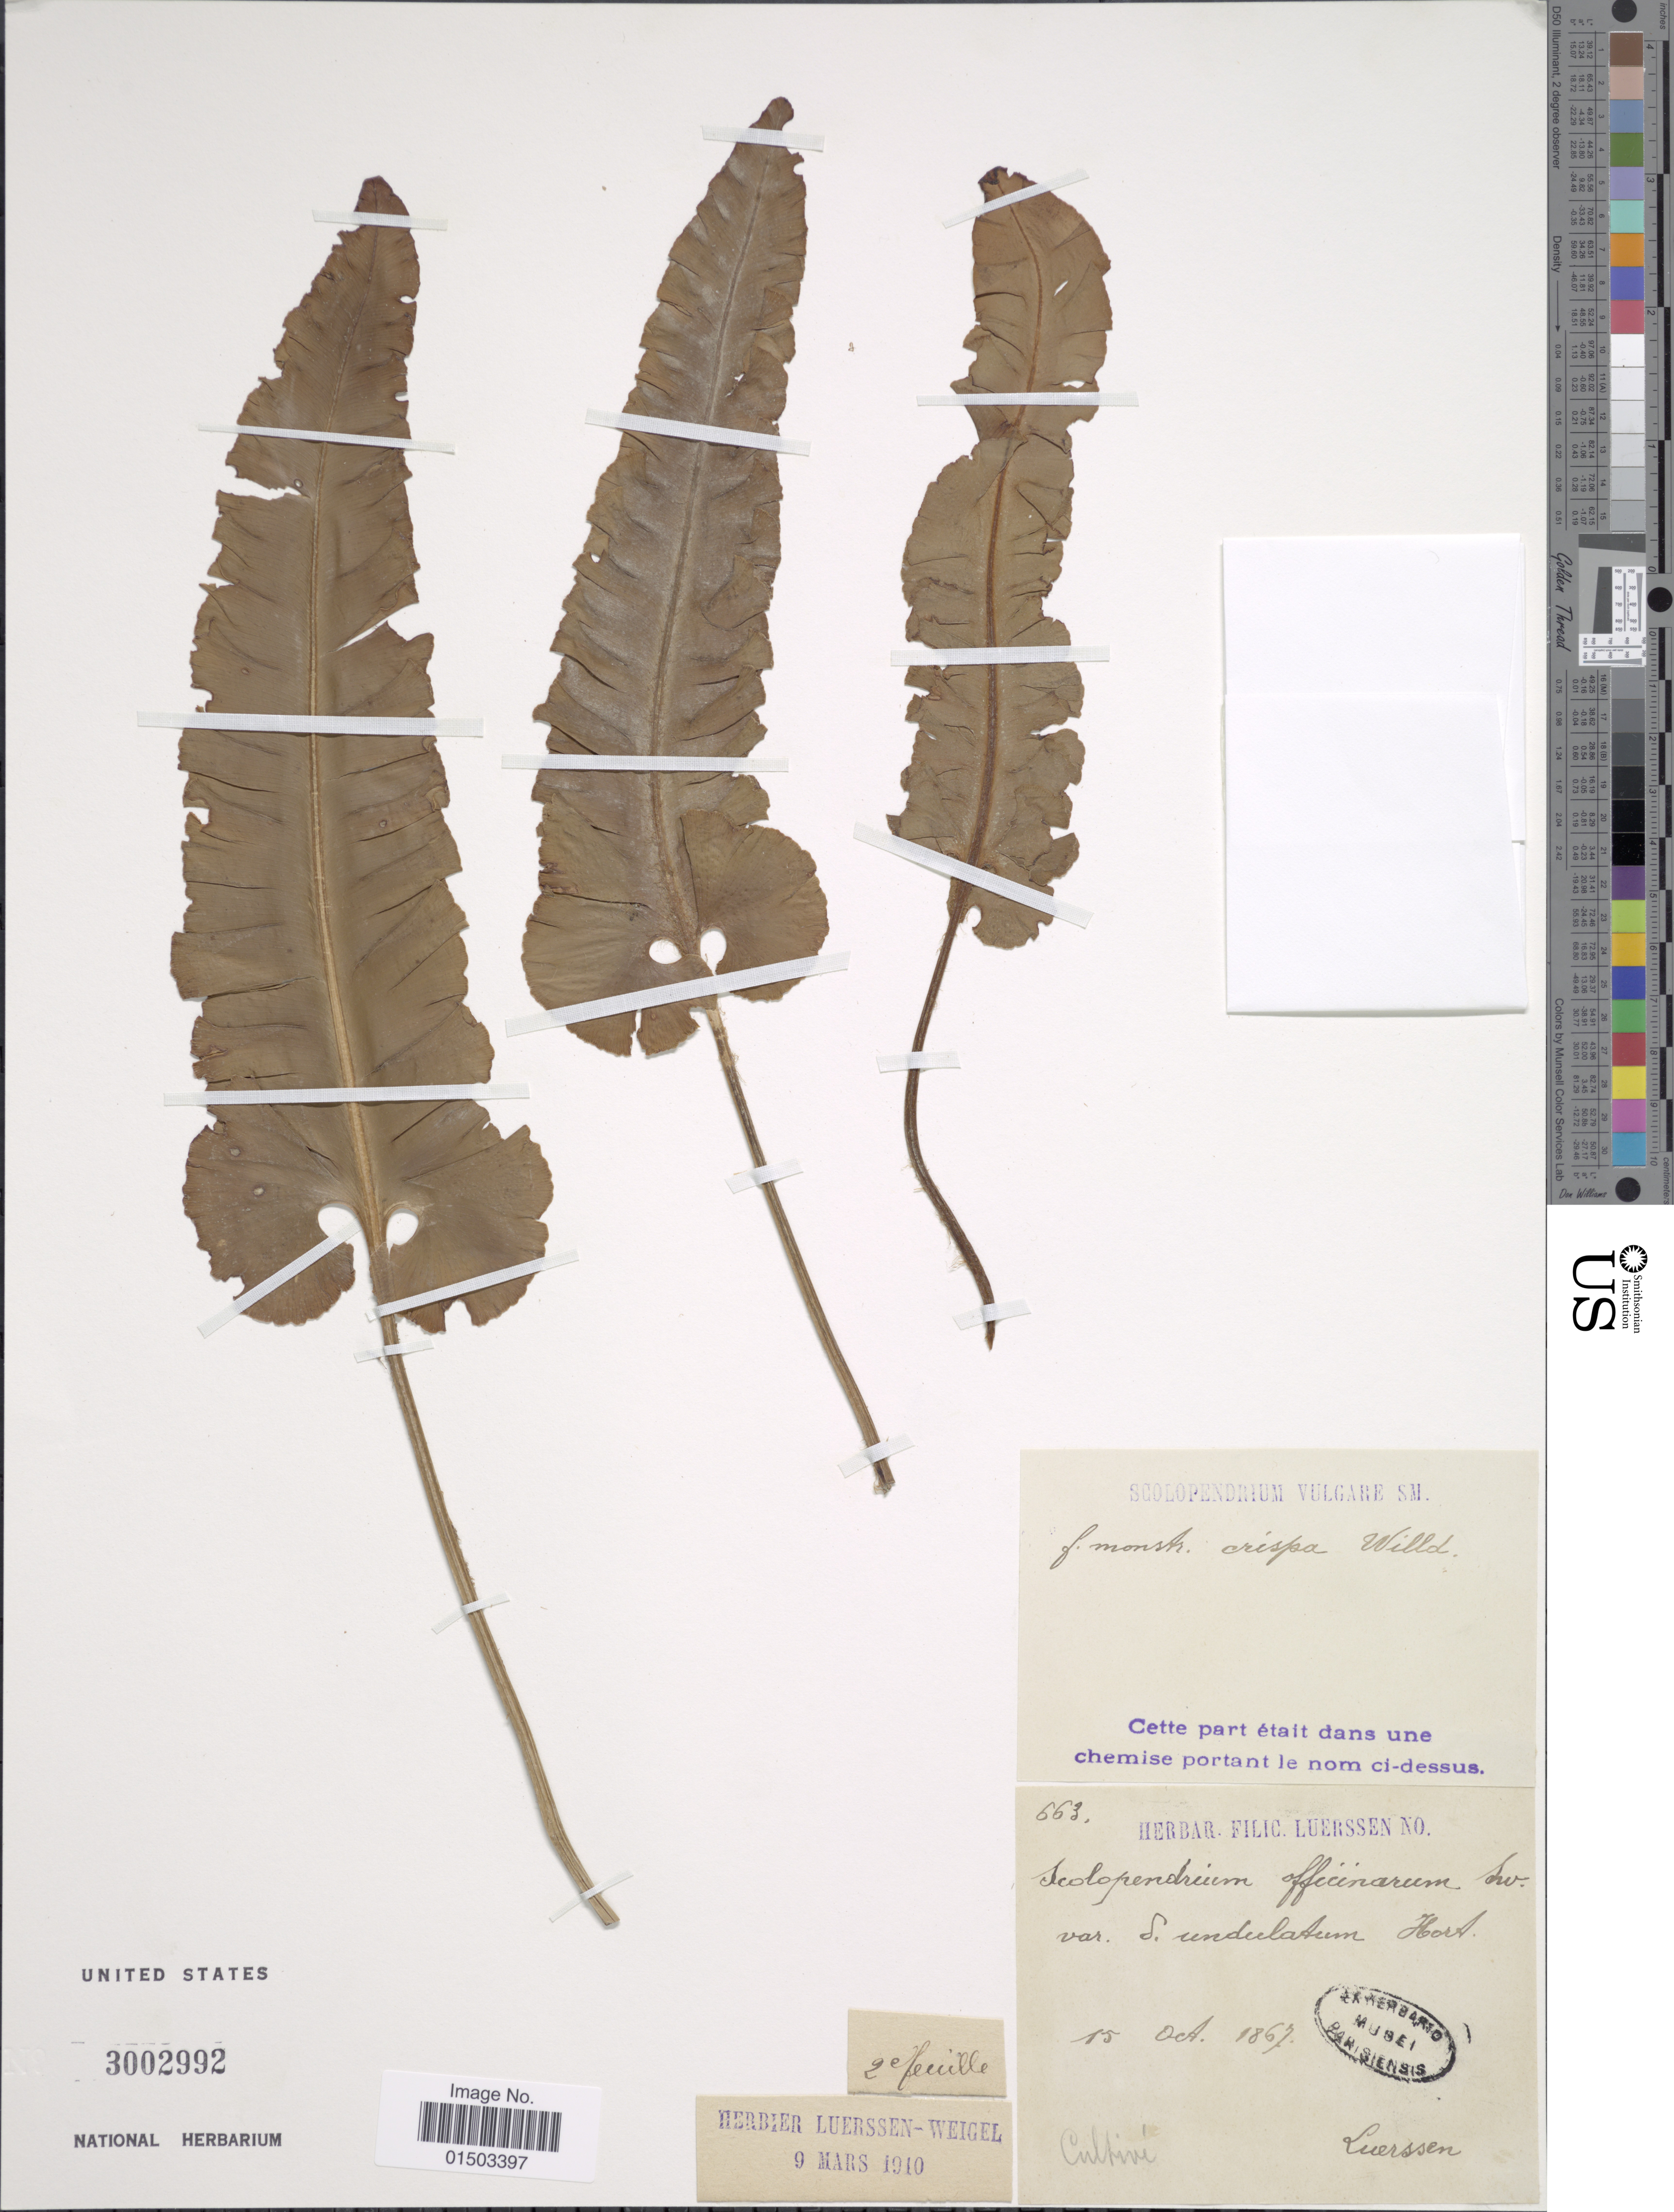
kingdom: Plantae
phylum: Tracheophyta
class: Polypodiopsida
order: Polypodiales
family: Aspleniaceae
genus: Hymenasplenium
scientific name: Hymenasplenium sp.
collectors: Luerssen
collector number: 663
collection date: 1867-10-15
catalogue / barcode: US 3002992